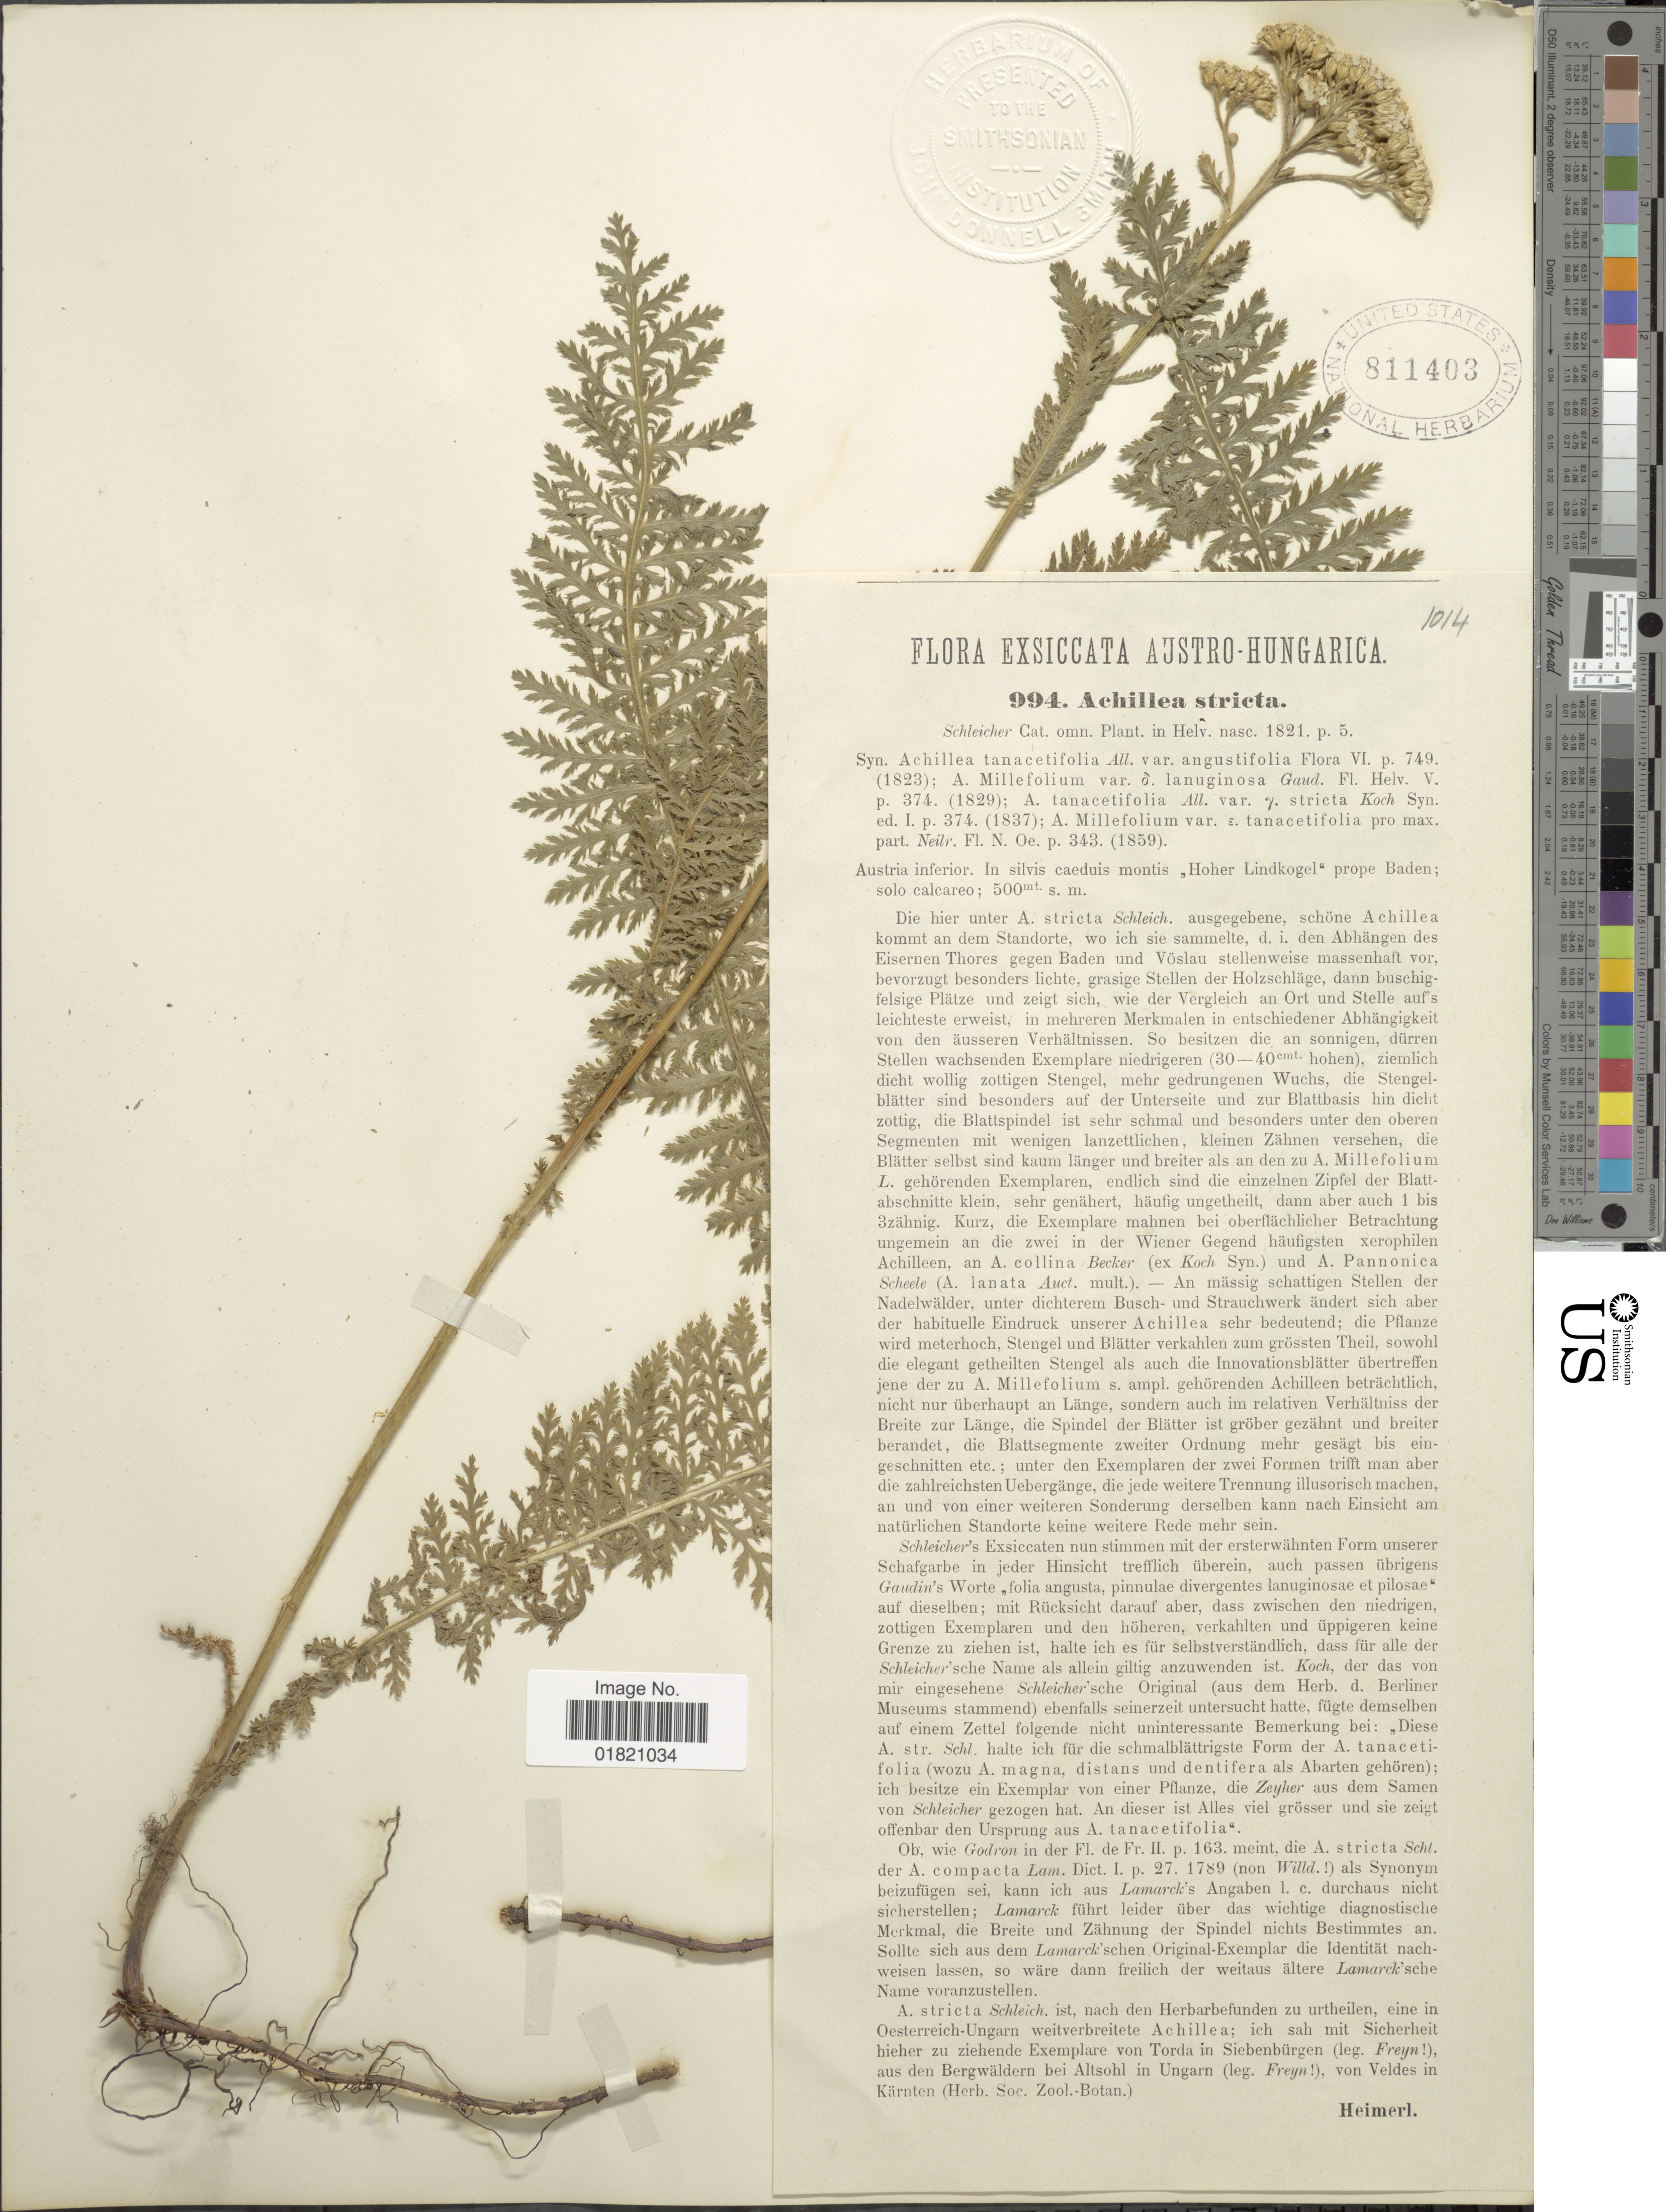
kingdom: Plantae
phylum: Tracheophyta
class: Magnoliopsida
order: Asterales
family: Asteraceae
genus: Achillea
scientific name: Achillea stricta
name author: (W.D.J. Koch) Schleich. ex Gremli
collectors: A. Heimerl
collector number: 994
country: Austria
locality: Austro-Hungaria, "Hoher Lindkogel" prope Baden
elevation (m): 500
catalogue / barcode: US 811403